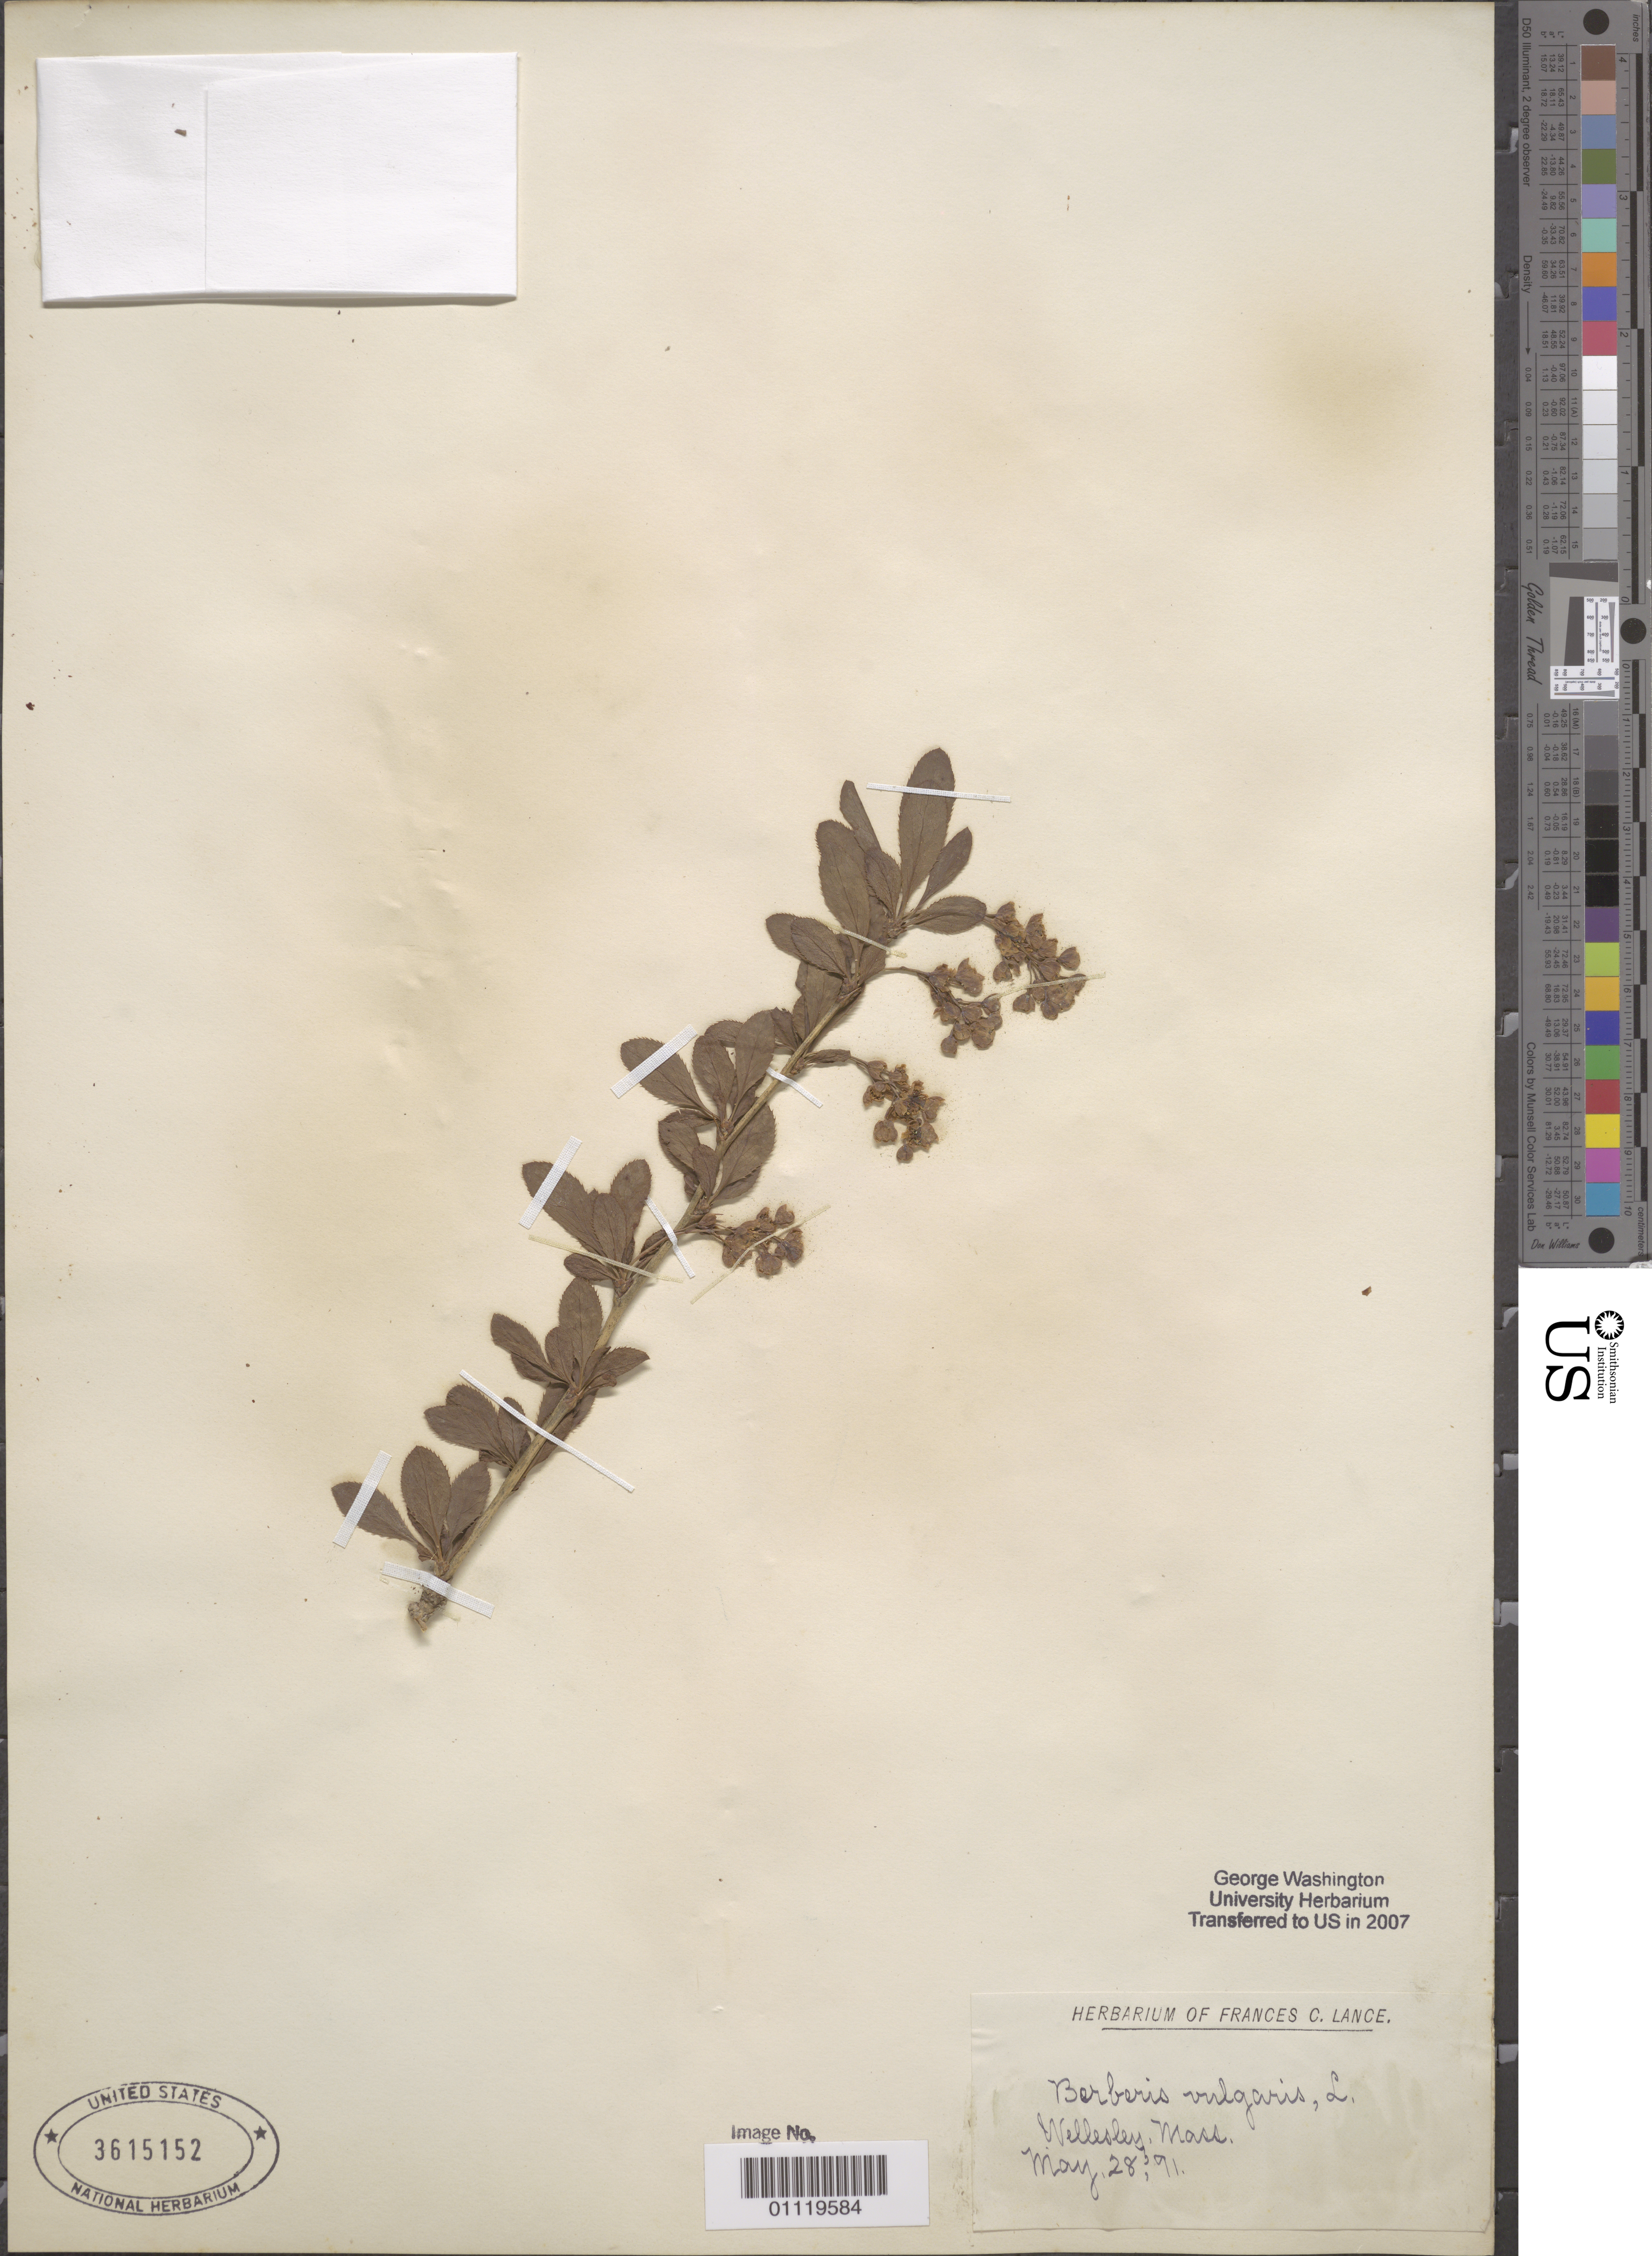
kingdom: Plantae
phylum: Tracheophyta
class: Magnoliopsida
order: Ranunculales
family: Berberidaceae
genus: Berberis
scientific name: Berberis vulgaris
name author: L.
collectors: E. Palmer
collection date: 1991-05-28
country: United States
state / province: Massachusetts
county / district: Norfolk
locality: Wellesley city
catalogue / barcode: US 3615152